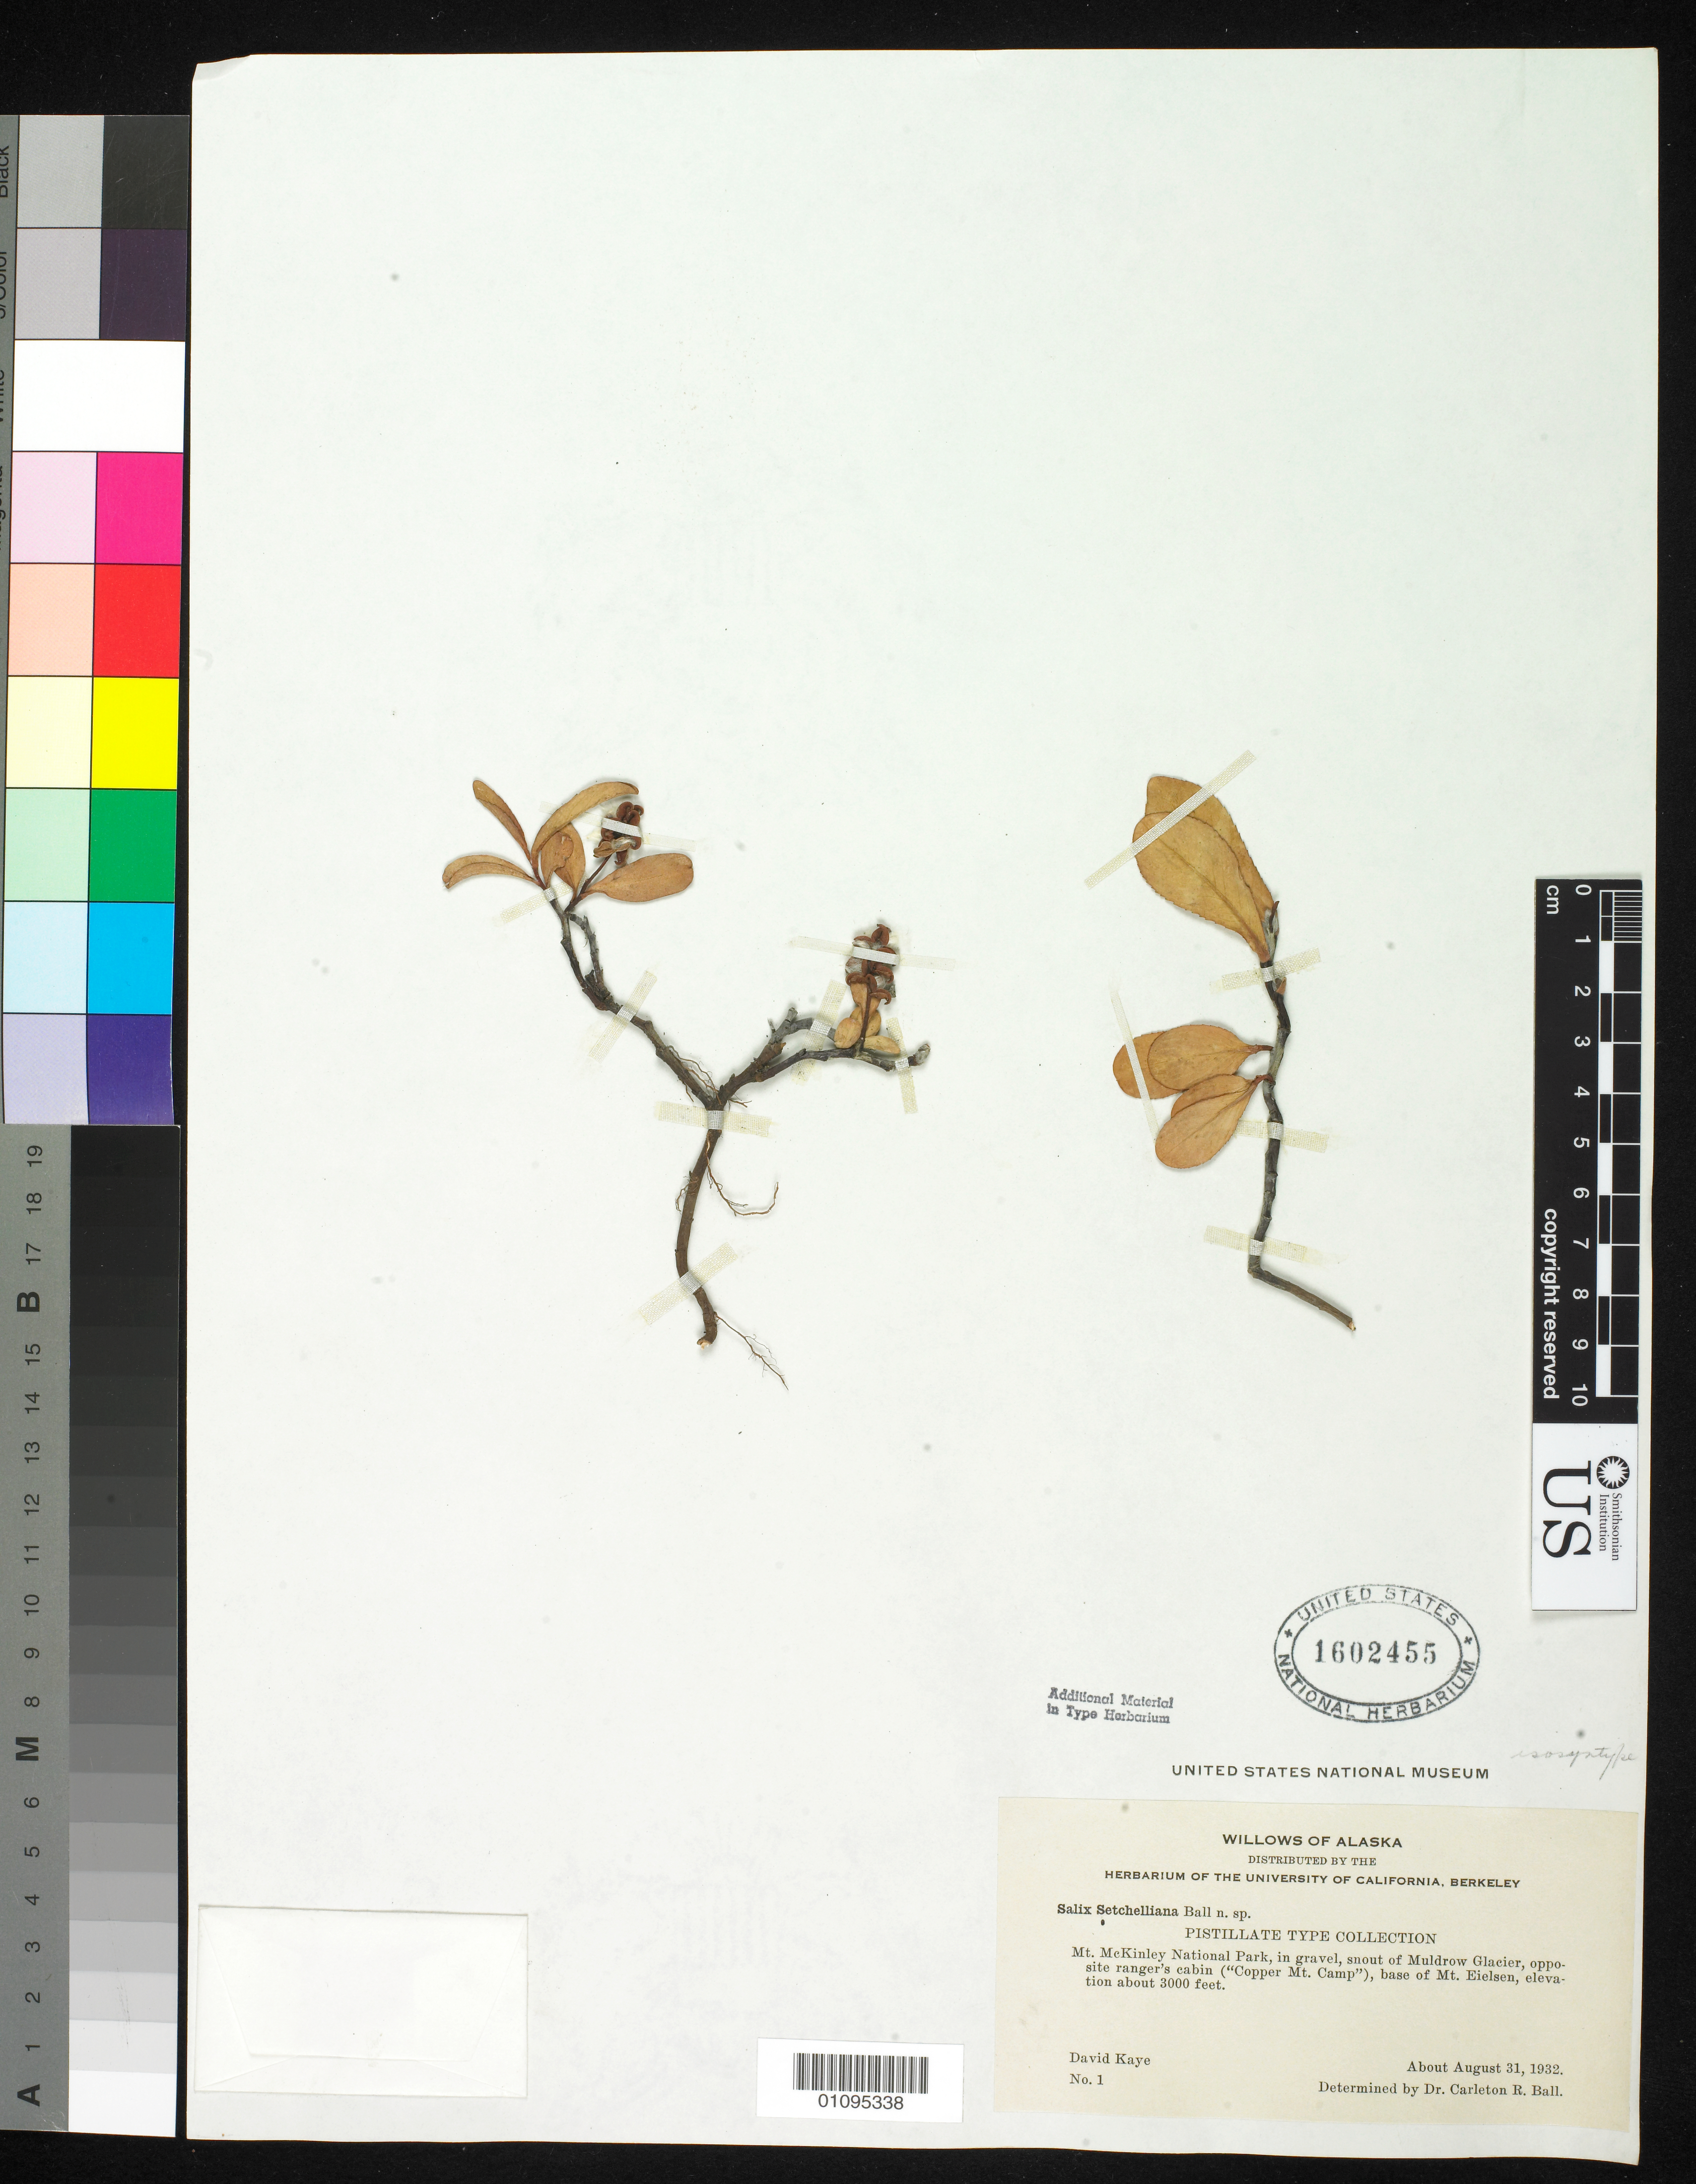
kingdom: Plantae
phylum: Tracheophyta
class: Magnoliopsida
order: Malpighiales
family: Salicaceae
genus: Salix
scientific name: Salix setchelliana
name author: C.R. Ball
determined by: Ball, C. R.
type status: Isosyntype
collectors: D. Kaye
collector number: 1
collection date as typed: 31 Aug 1932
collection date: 1932-08-31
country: United States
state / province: Alaska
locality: Mt. McKinley National Park, snout of Muldrow Glacier, opposite ranger's cabin ("Copper Mt. Camp"), base of Mt. Eielson.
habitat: In gravel.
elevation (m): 914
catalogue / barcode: US 1602455